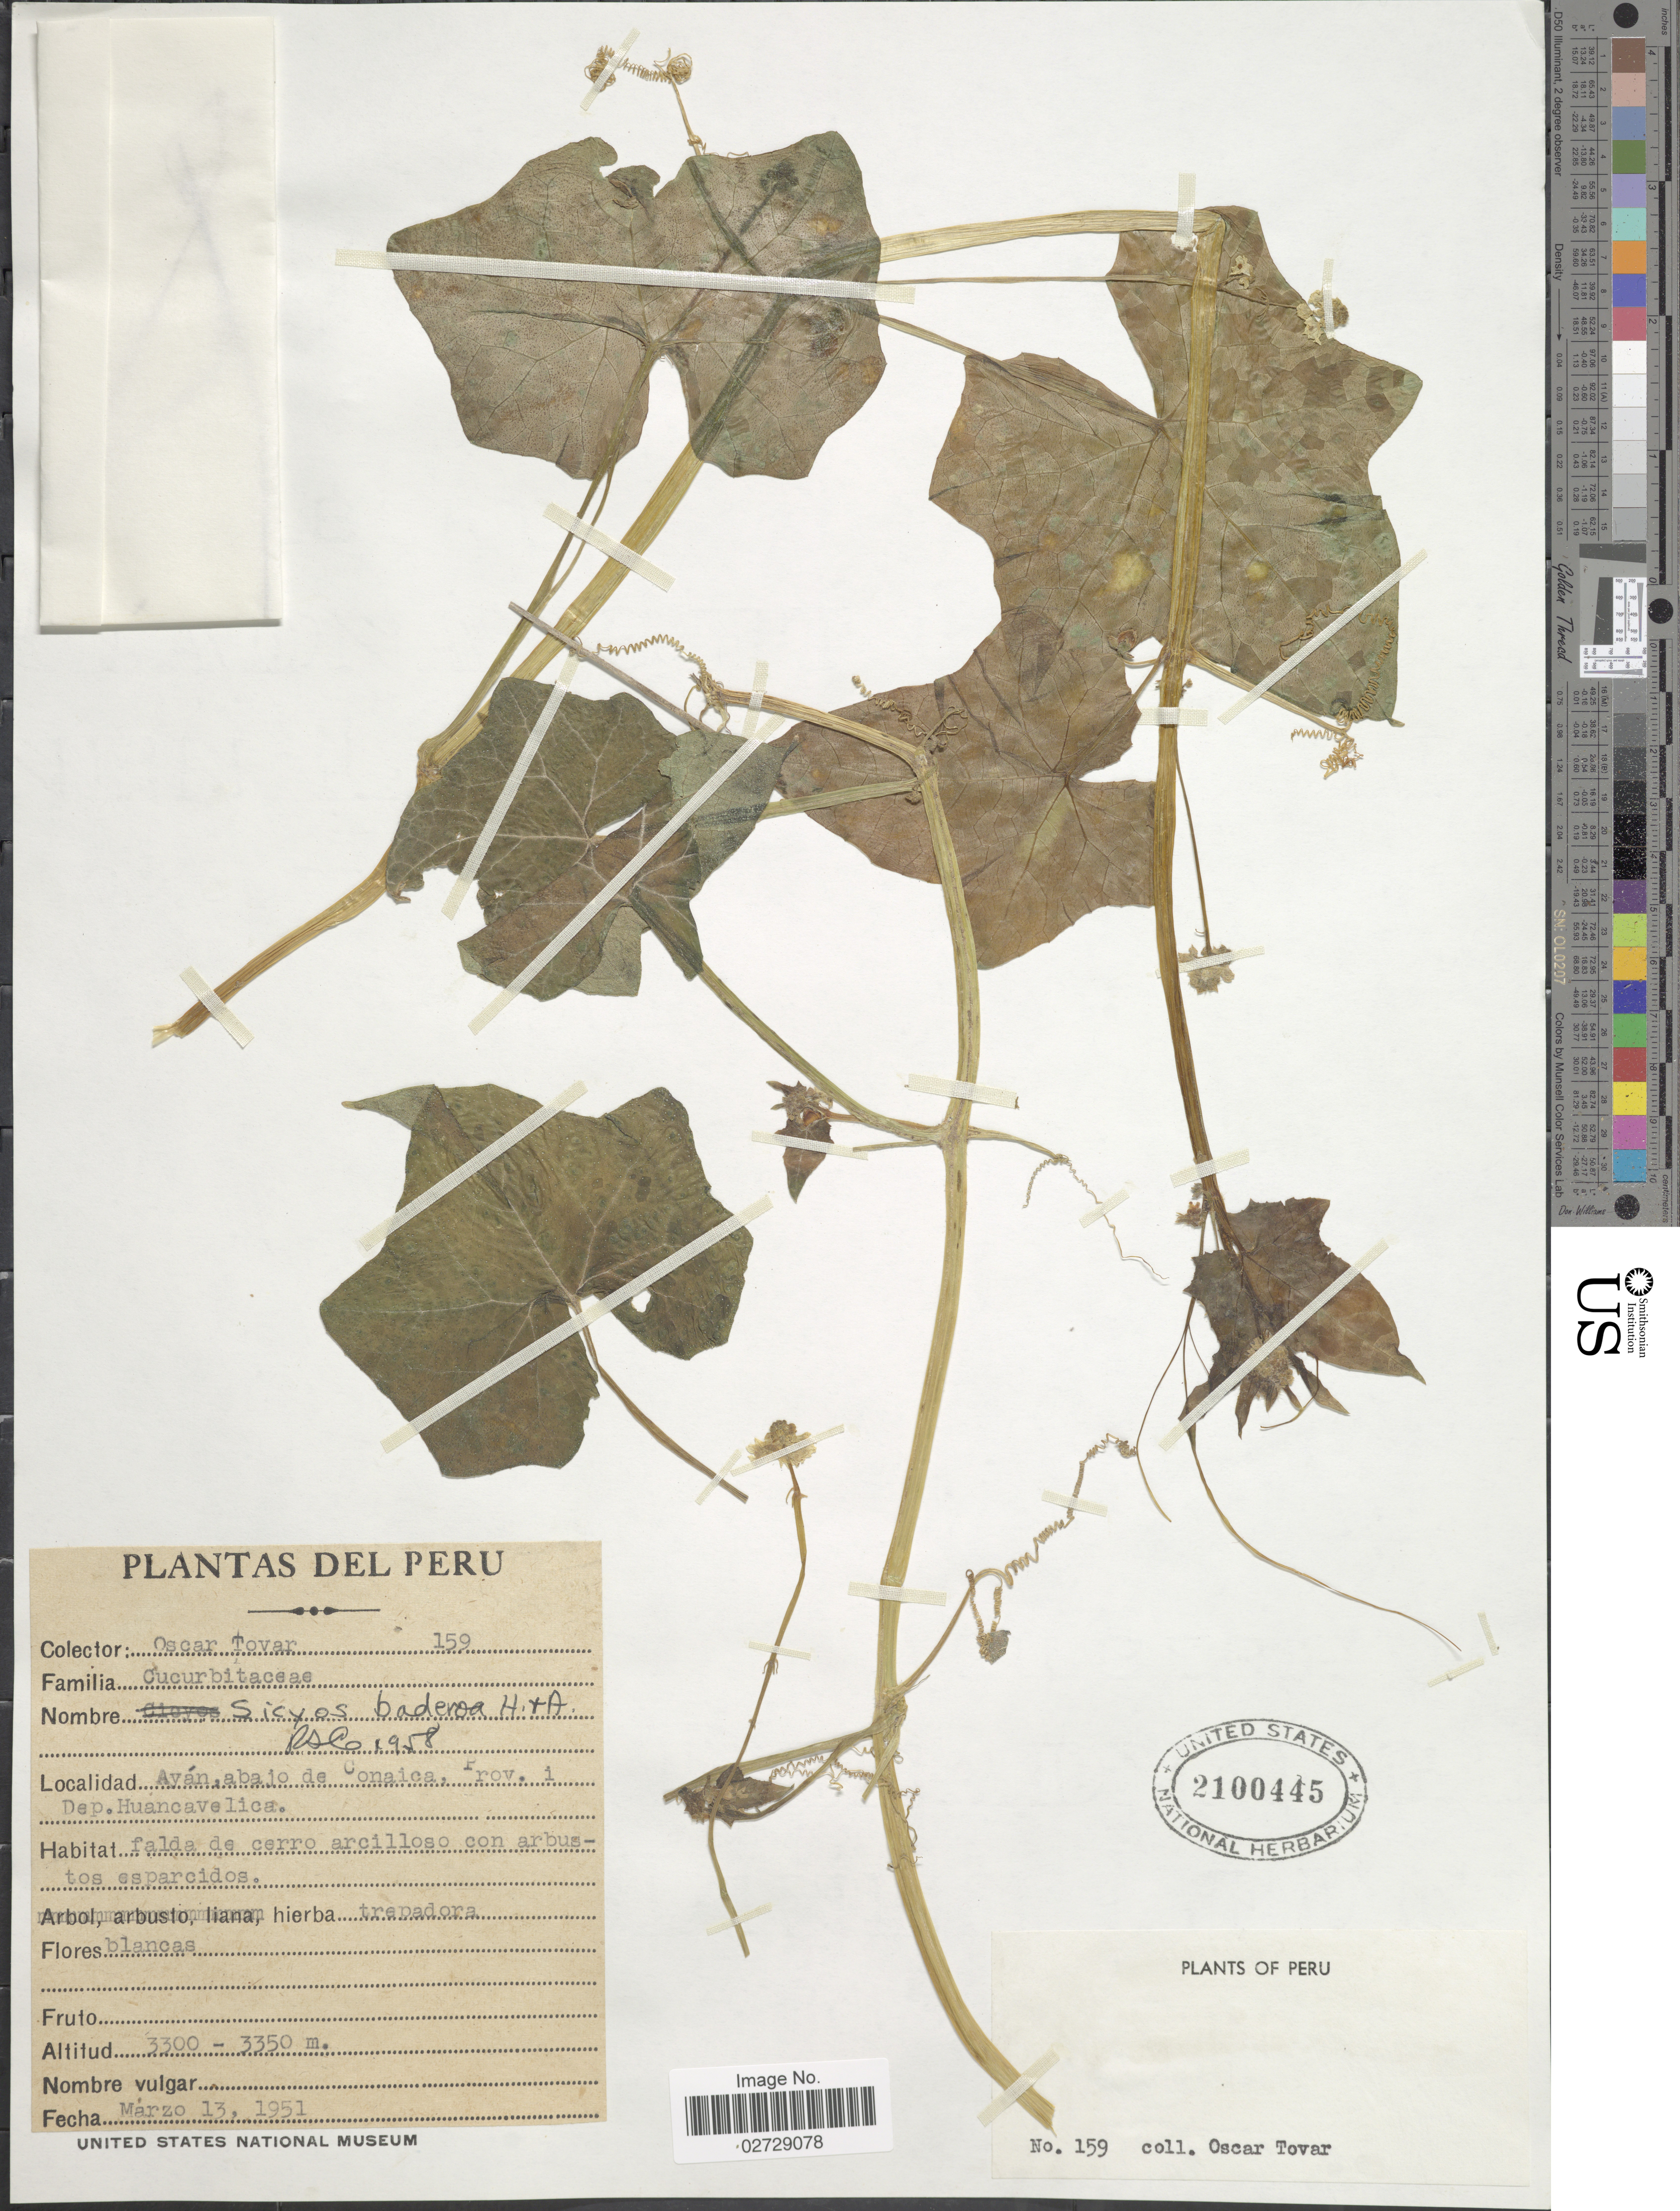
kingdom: Plantae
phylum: Tracheophyta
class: Magnoliopsida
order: Cucurbitales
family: Cucurbitaceae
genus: Sicyos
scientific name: Sicyos baderoa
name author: Hook. & Arn.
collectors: Ó. Tovar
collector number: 159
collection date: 1951-03-13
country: Peru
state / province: Huancavelica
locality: Ayán, abajo de Conaica, Prov. i Dep. Huancavelica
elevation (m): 3300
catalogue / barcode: US 2100445